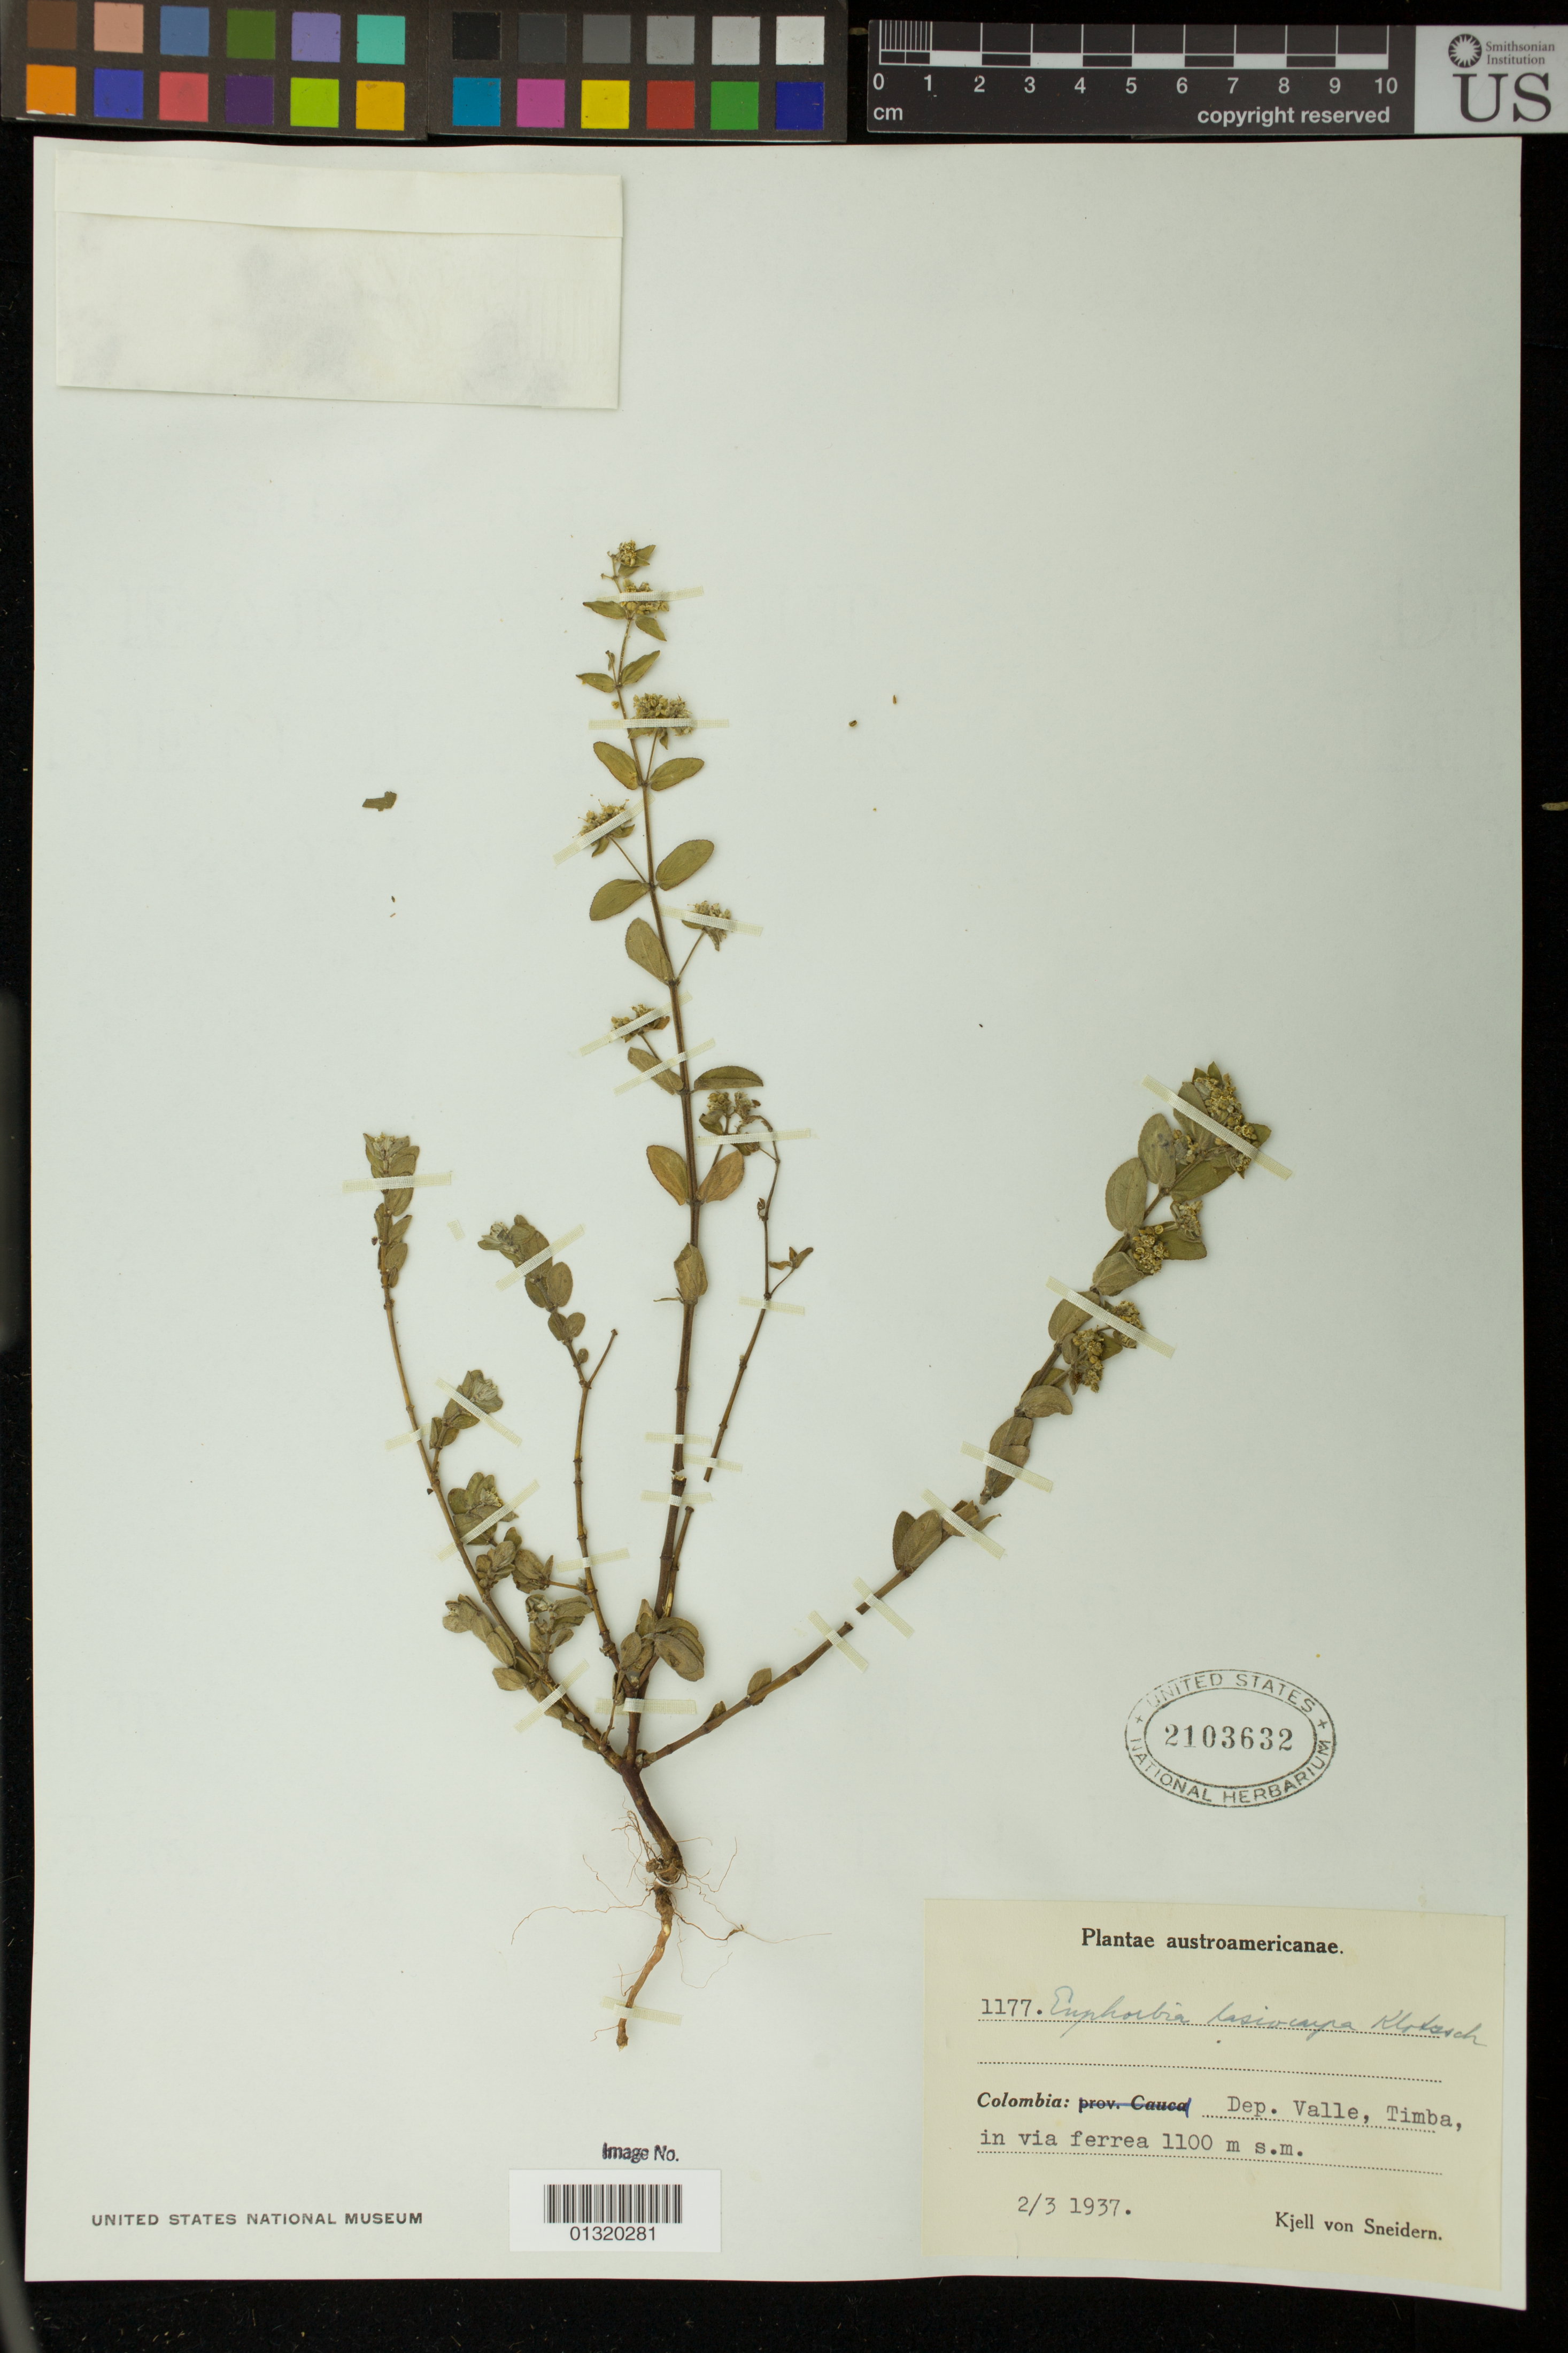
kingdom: Plantae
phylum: Tracheophyta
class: Magnoliopsida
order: Malpighiales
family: Euphorbiaceae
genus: Euphorbia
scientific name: Euphorbia lasiocarpa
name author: Klotzsch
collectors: K. von Sneidern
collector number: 1177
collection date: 1937-03-02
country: Colombia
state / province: Valle del Cauca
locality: Dep. Valle, Timba, in via ferrea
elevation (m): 1100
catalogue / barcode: US 2103632